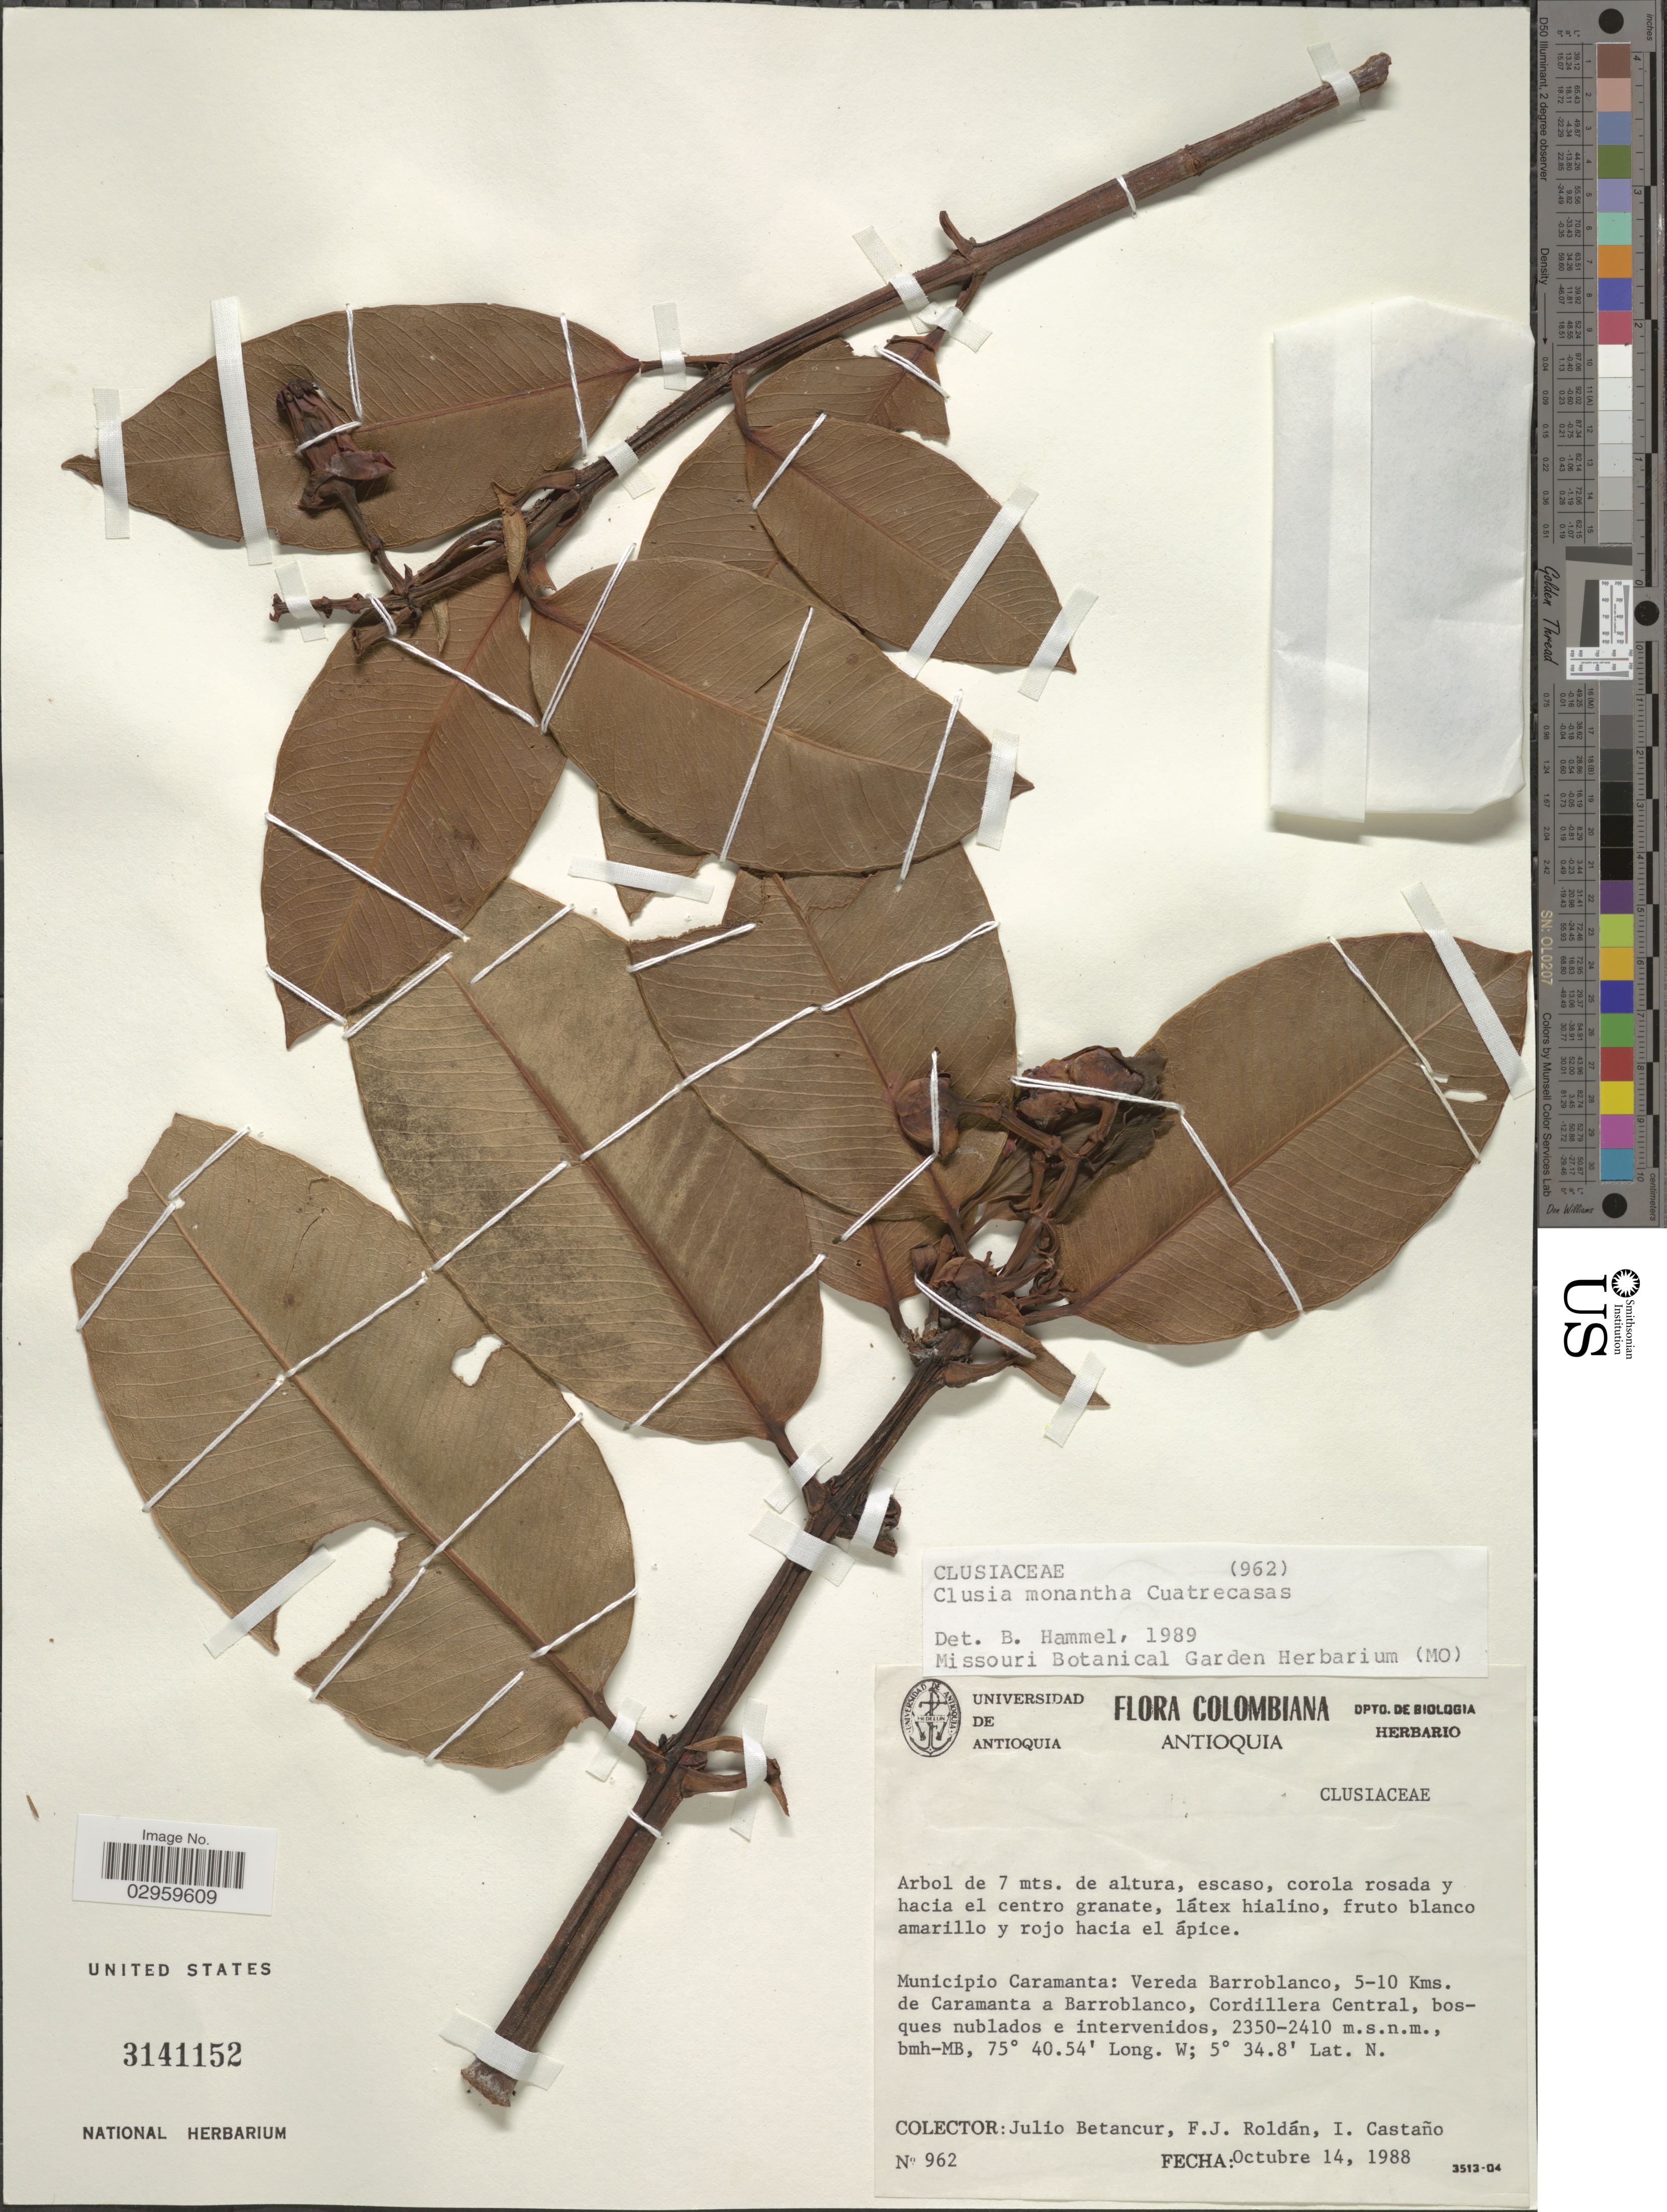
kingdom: Plantae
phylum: Tracheophyta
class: Magnoliopsida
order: Malpighiales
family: Clusiaceae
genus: Clusia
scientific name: Clusia monantha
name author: Cuatrec.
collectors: J. Betancur, F. J. Roldán & I. Castaño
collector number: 962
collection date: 1988-10-14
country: Colombia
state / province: Antioquia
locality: Municipio Caramanta: Vereda Barroblanco, 5-10 Kms. de Caramanta a Barroblanco, Cordillera Central.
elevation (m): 2350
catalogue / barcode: US 3141152